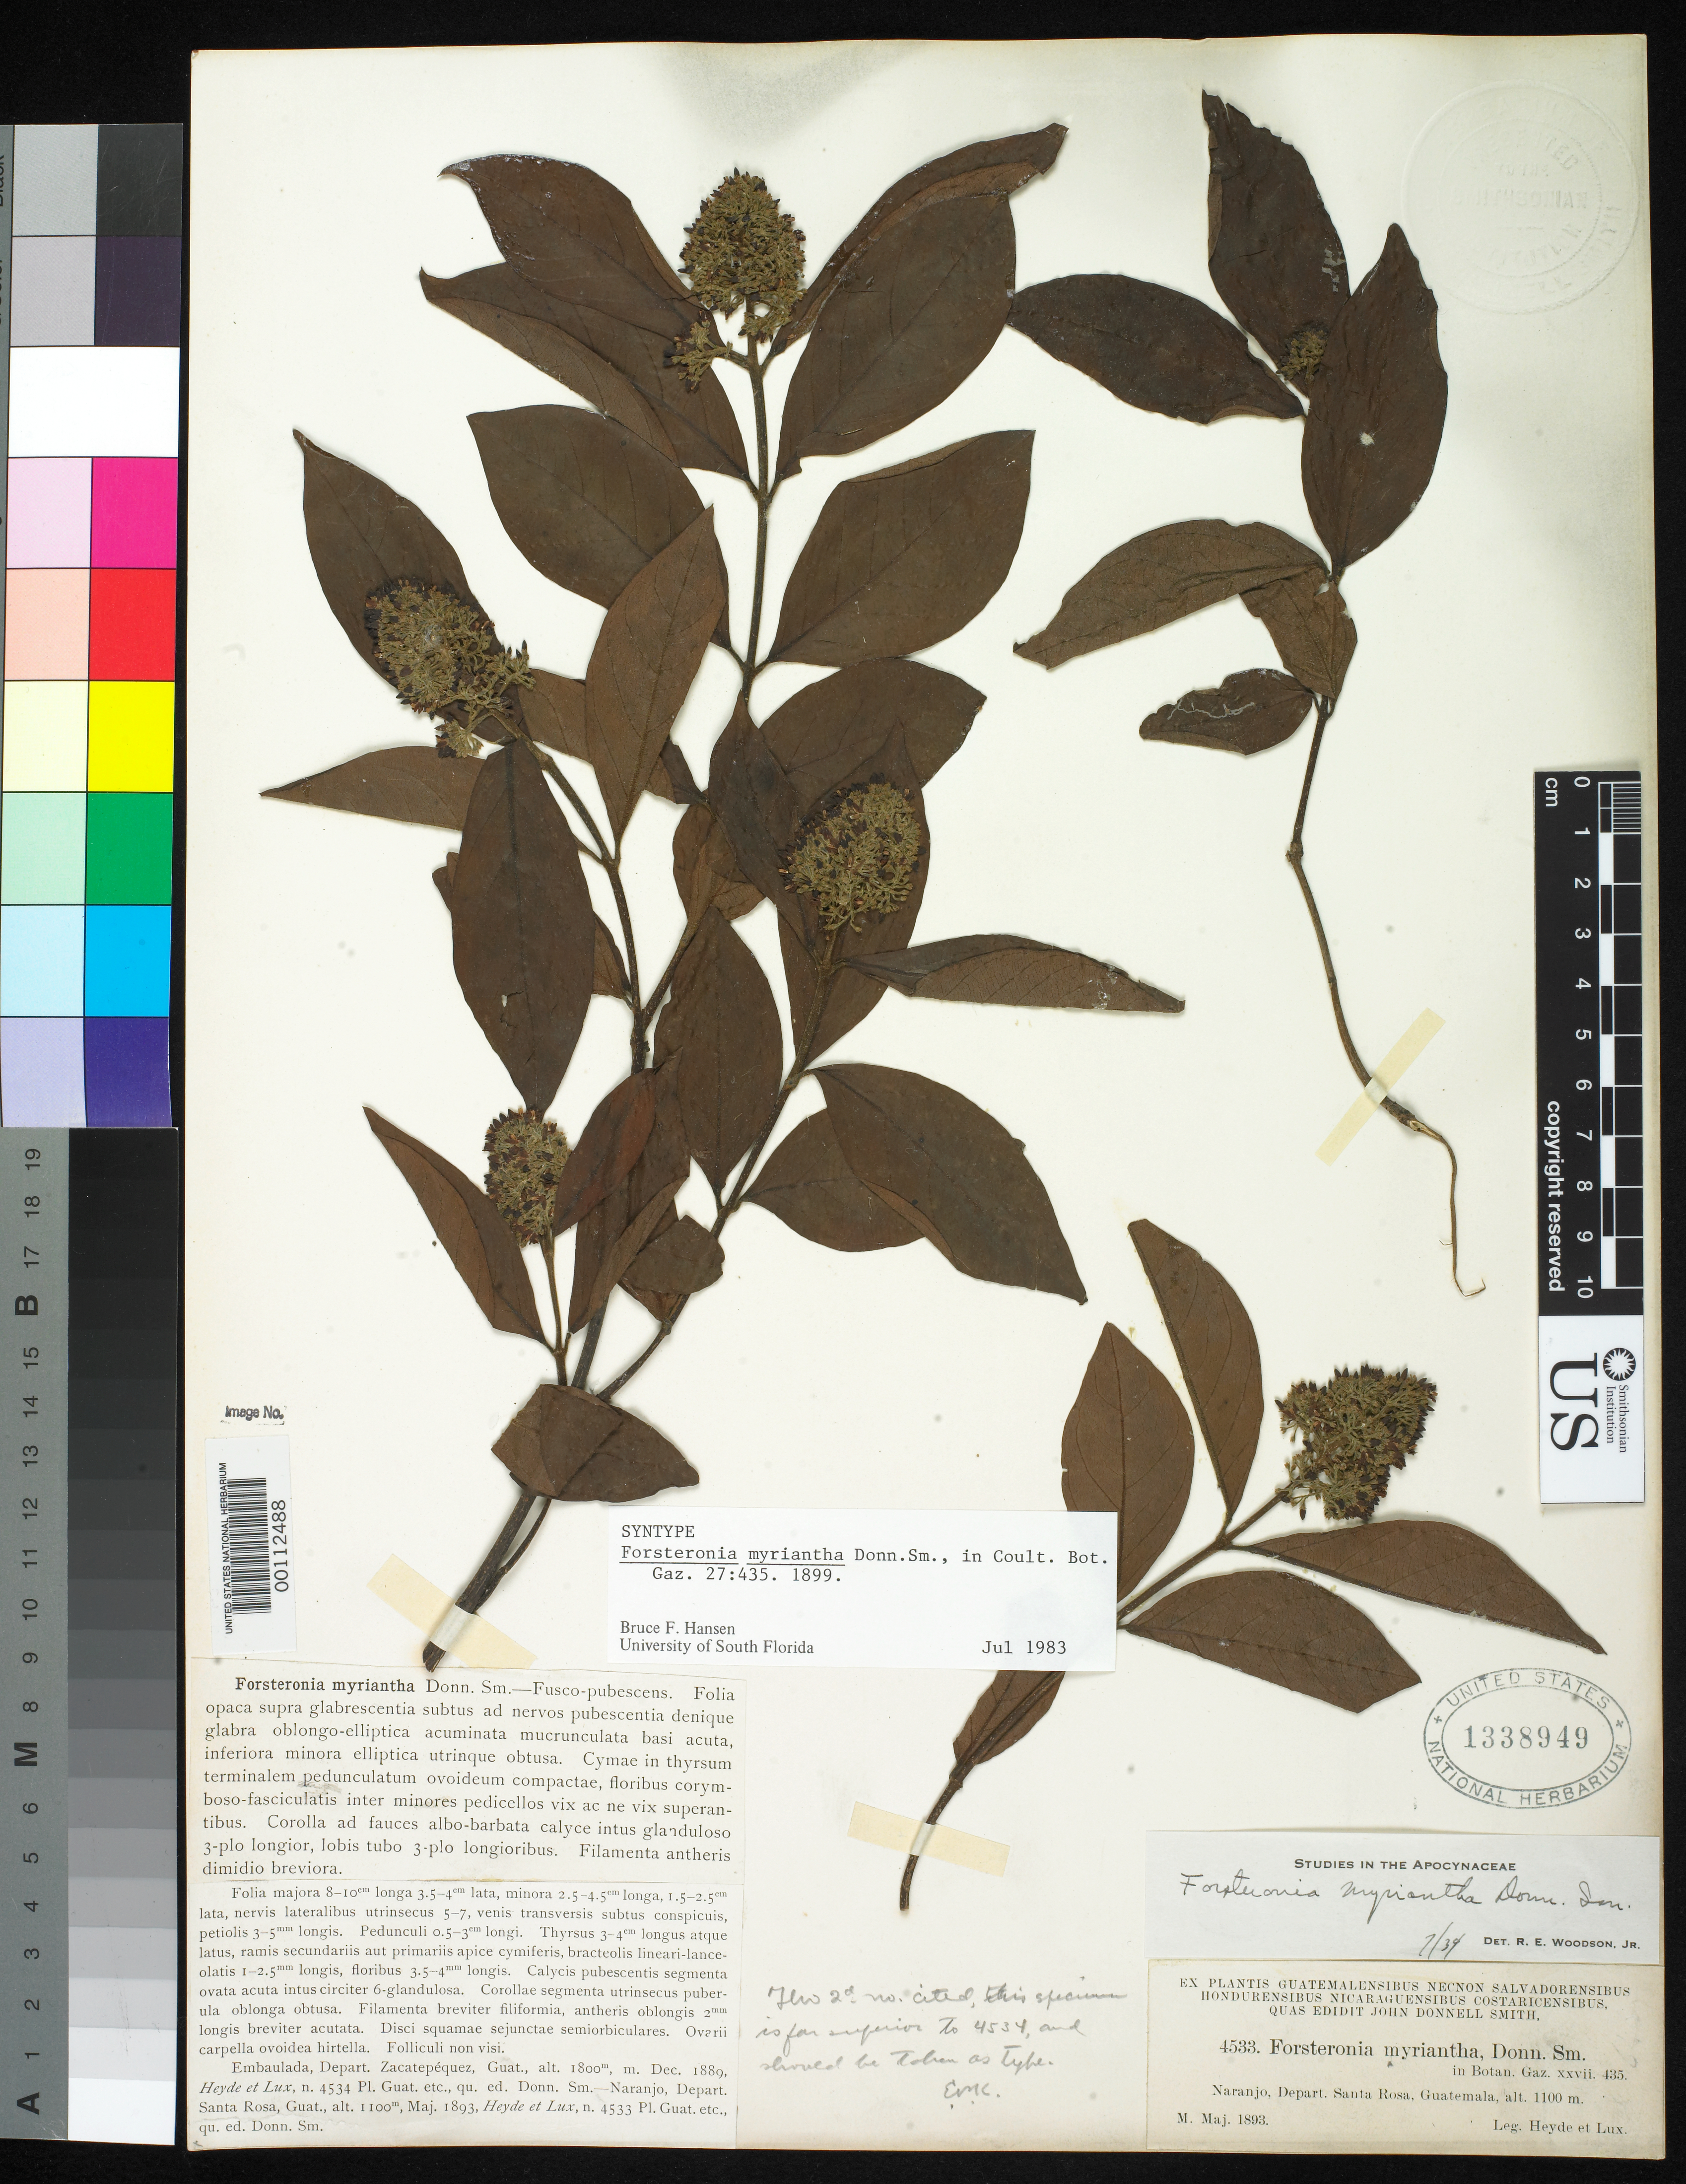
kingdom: Plantae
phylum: Tracheophyta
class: Magnoliopsida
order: Gentianales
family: Apocynaceae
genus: Forsteronia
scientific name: Forsteronia myriantha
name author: Donn. Sm.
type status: Syntype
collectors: E. T. Heyde & E. Lux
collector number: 4533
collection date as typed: May 1893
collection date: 1893-05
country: Guatemala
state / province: Santa Rosa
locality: Naranjo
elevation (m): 1100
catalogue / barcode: US 1338949